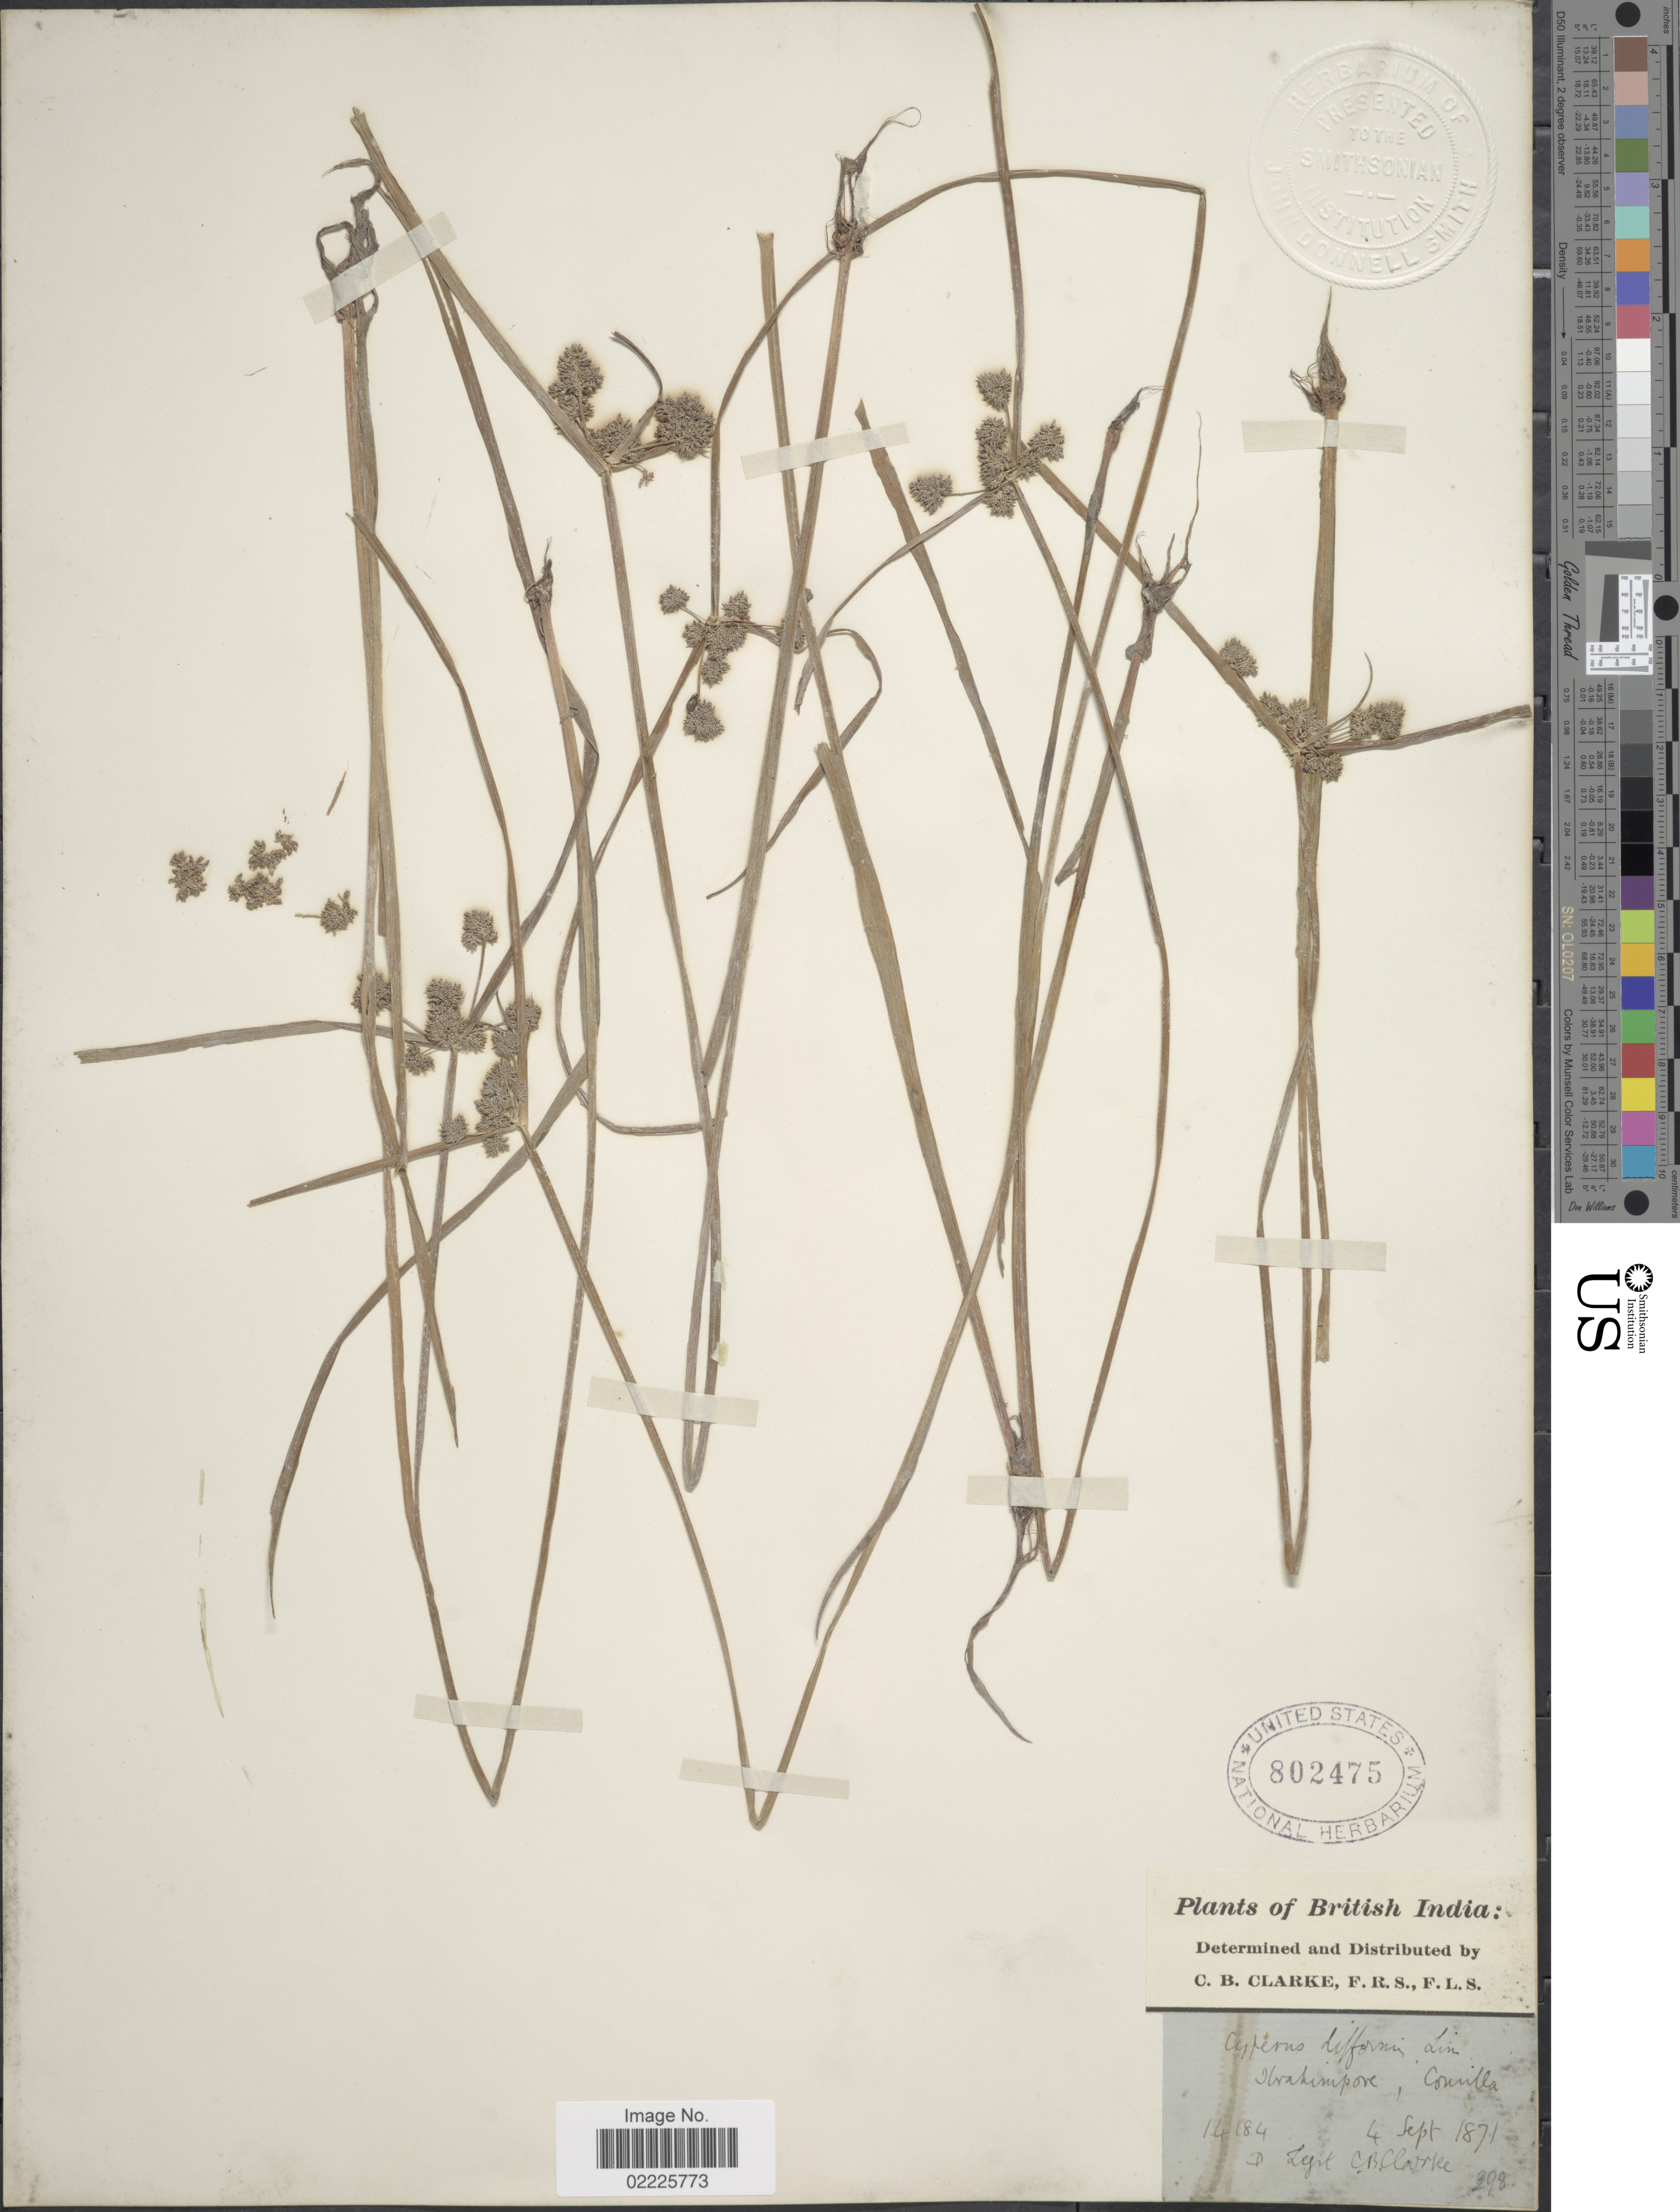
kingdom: Plantae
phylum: Tracheophyta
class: Liliopsida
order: Poales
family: Cyperaceae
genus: Cyperus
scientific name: Cyperus difformis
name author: L.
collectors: C. B. Clarke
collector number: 14184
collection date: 1871-09-04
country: India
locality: British India, Hrahimpore, Comilla [interpreted]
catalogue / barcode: US 802475